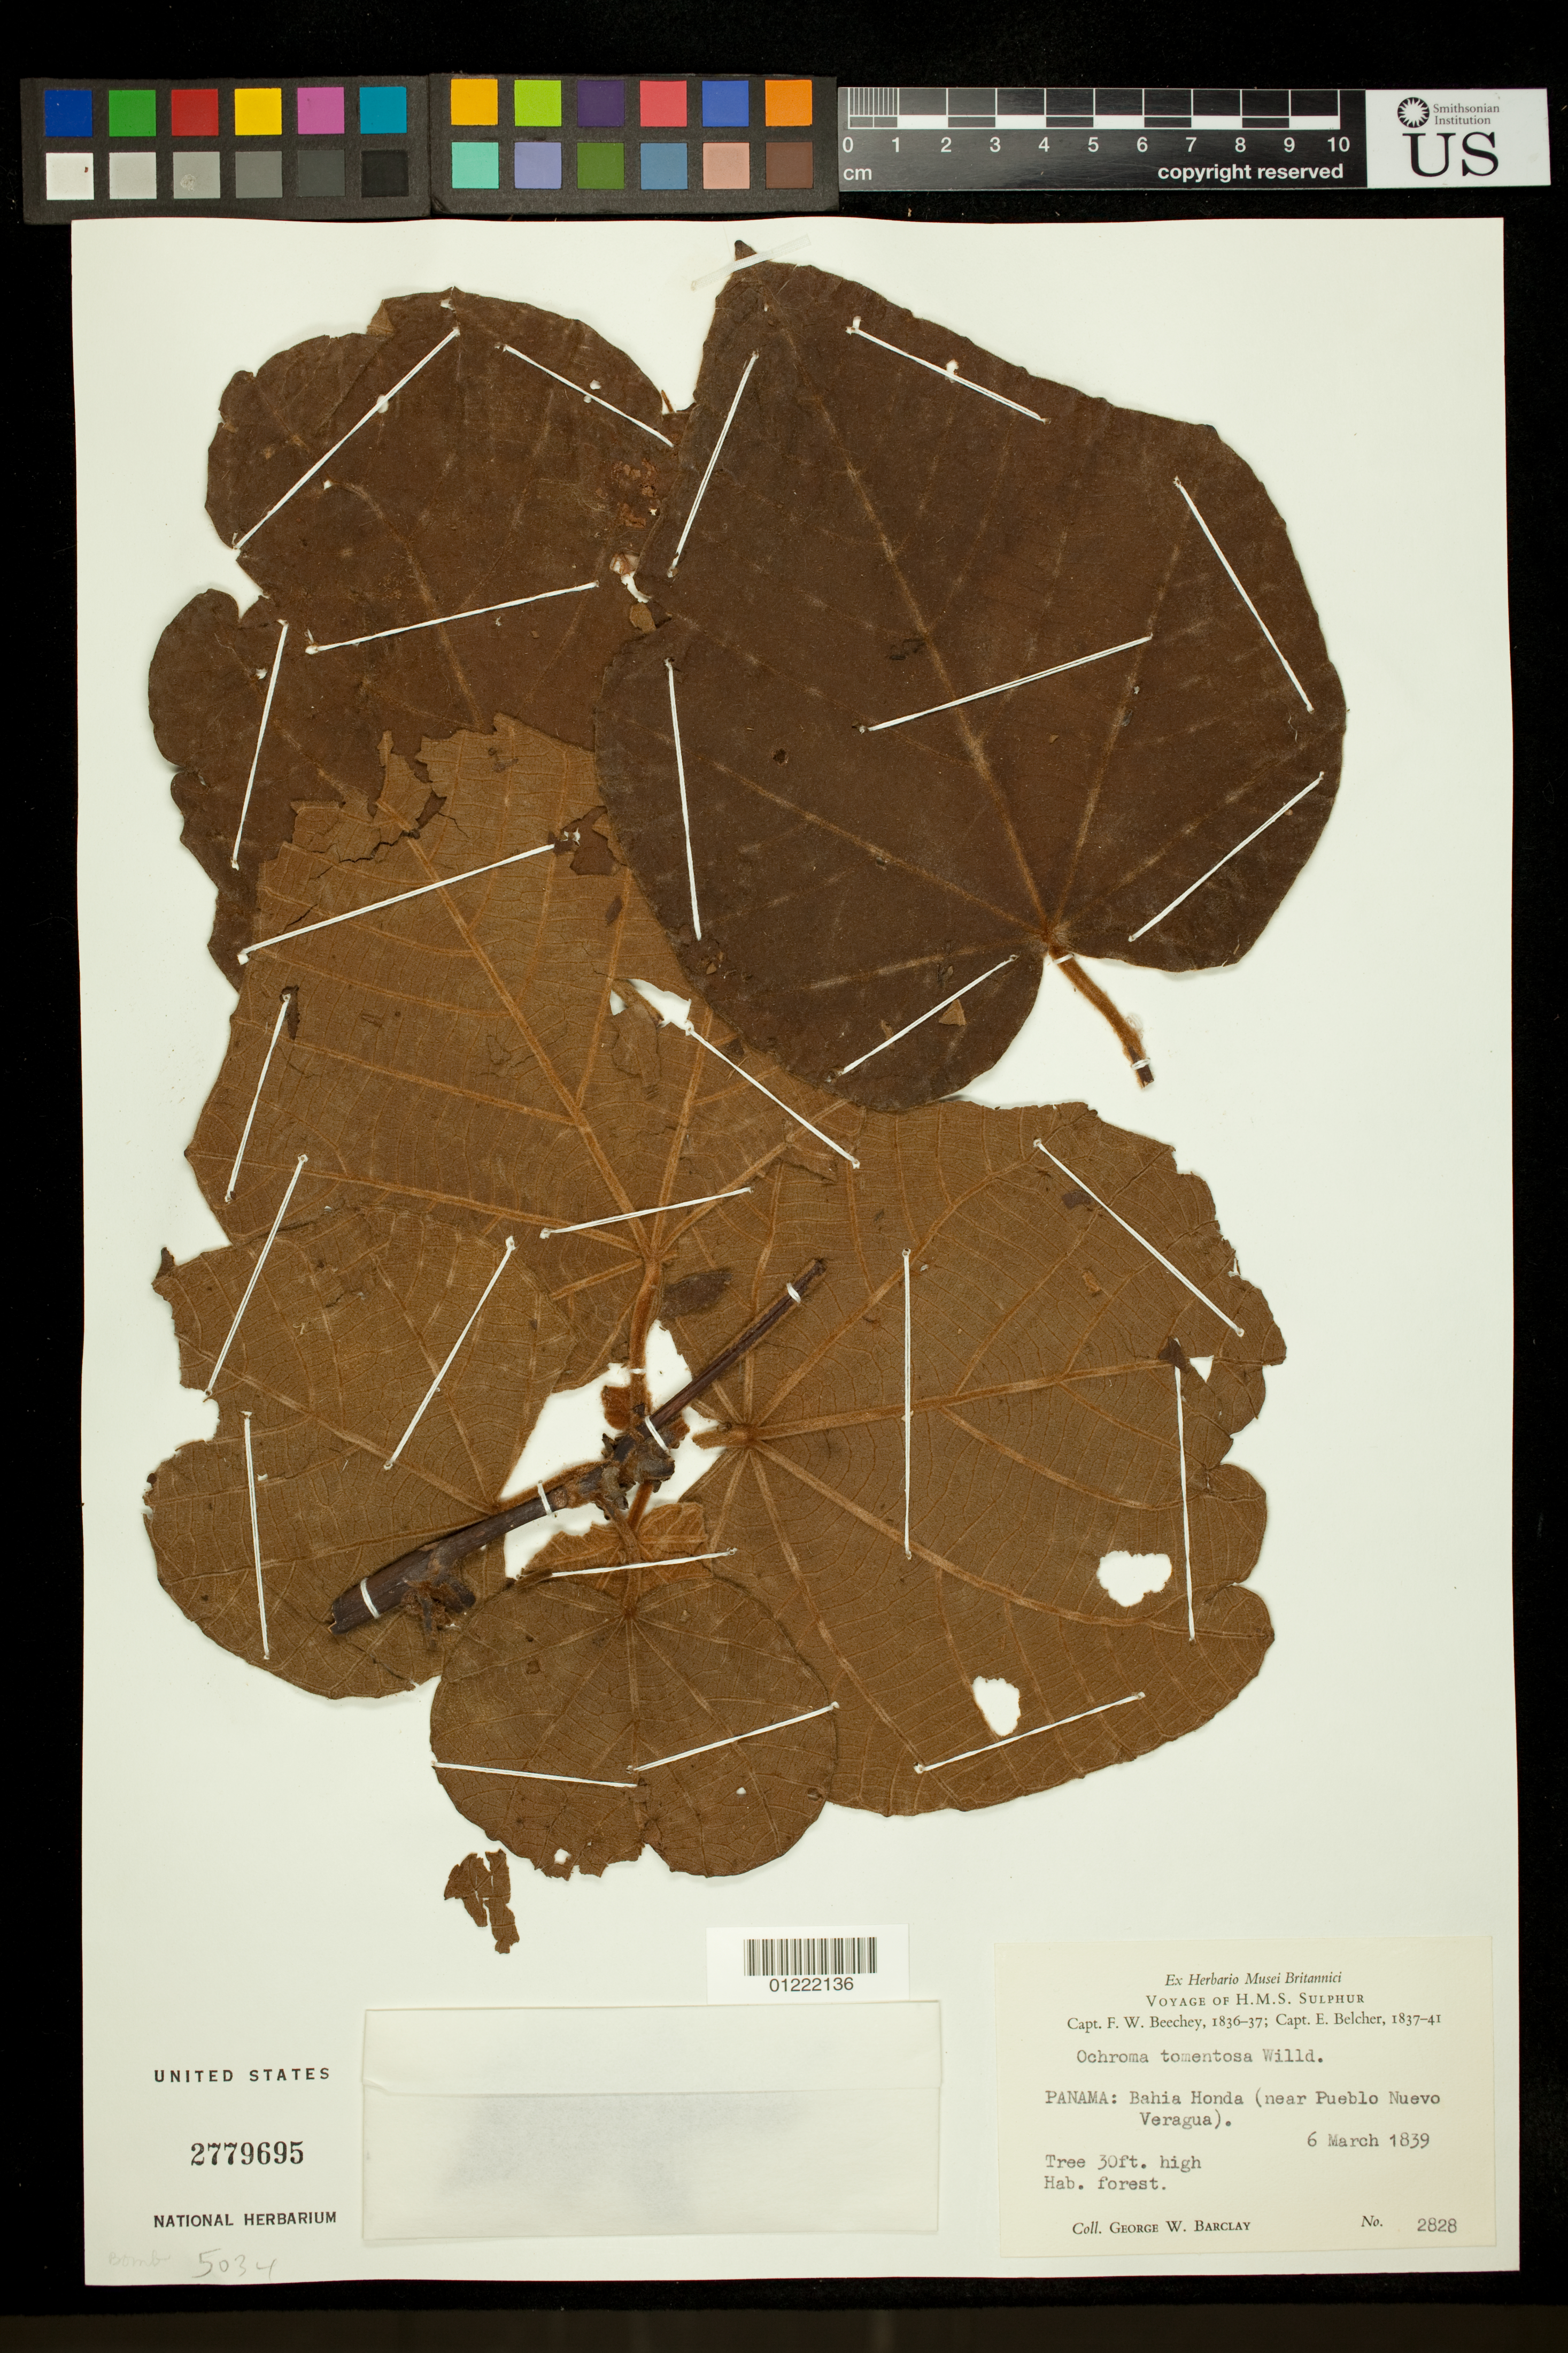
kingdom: Plantae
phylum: Tracheophyta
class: Magnoliopsida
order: Malvales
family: Malvaceae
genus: Ochroma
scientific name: Ochroma pyramidale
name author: (Cav. ex Lam.) Urb.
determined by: Dorr, L. J., (BOT), Smithsonian Institution - National Museum of Natural History (UNITED STATES)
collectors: G. W. Barclay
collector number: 2828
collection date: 1839-03-06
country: Panama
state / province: Veraguas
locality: Bahia Honda (near Pueblo Nuevo Veragua).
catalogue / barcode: US 2779695